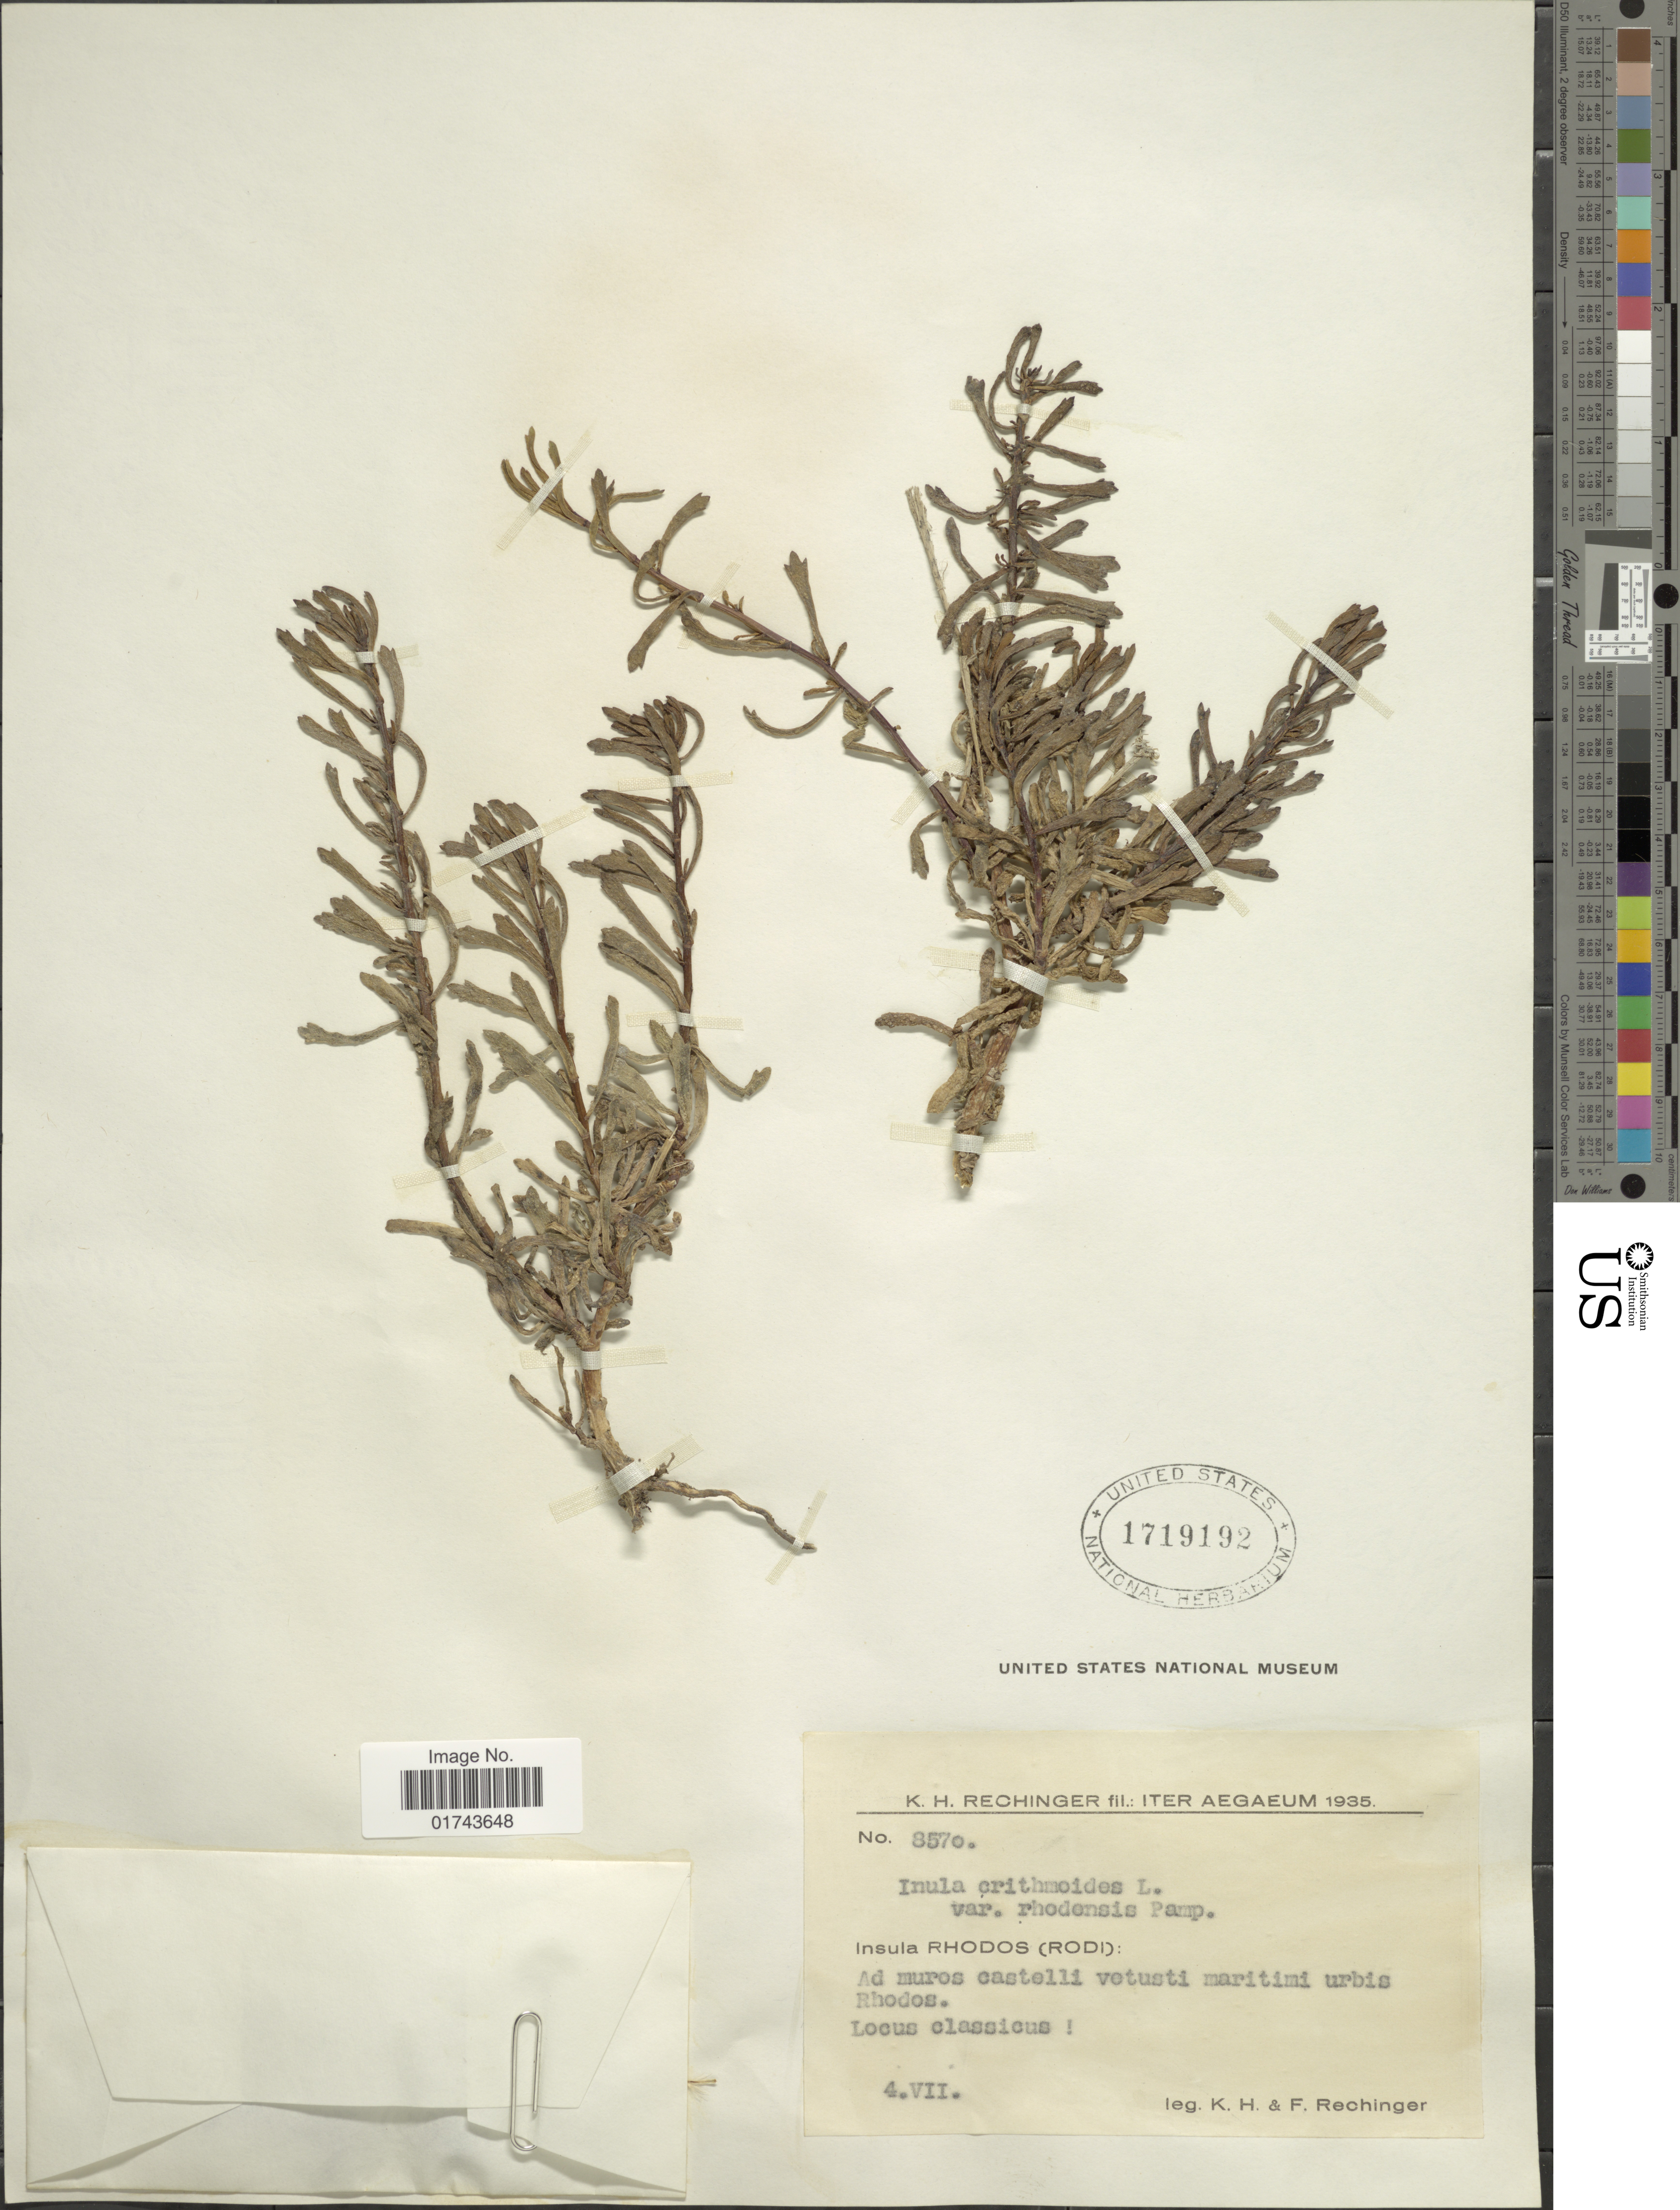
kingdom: Plantae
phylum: Tracheophyta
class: Magnoliopsida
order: Asterales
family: Asteraceae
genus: Inula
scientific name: Inula crithmoides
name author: L.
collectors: K. H. Rechinger & F. Rechinger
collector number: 8570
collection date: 1935-07-04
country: Greece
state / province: South Aegean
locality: Insula Rhodos (Rodi)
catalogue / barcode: US 1719192